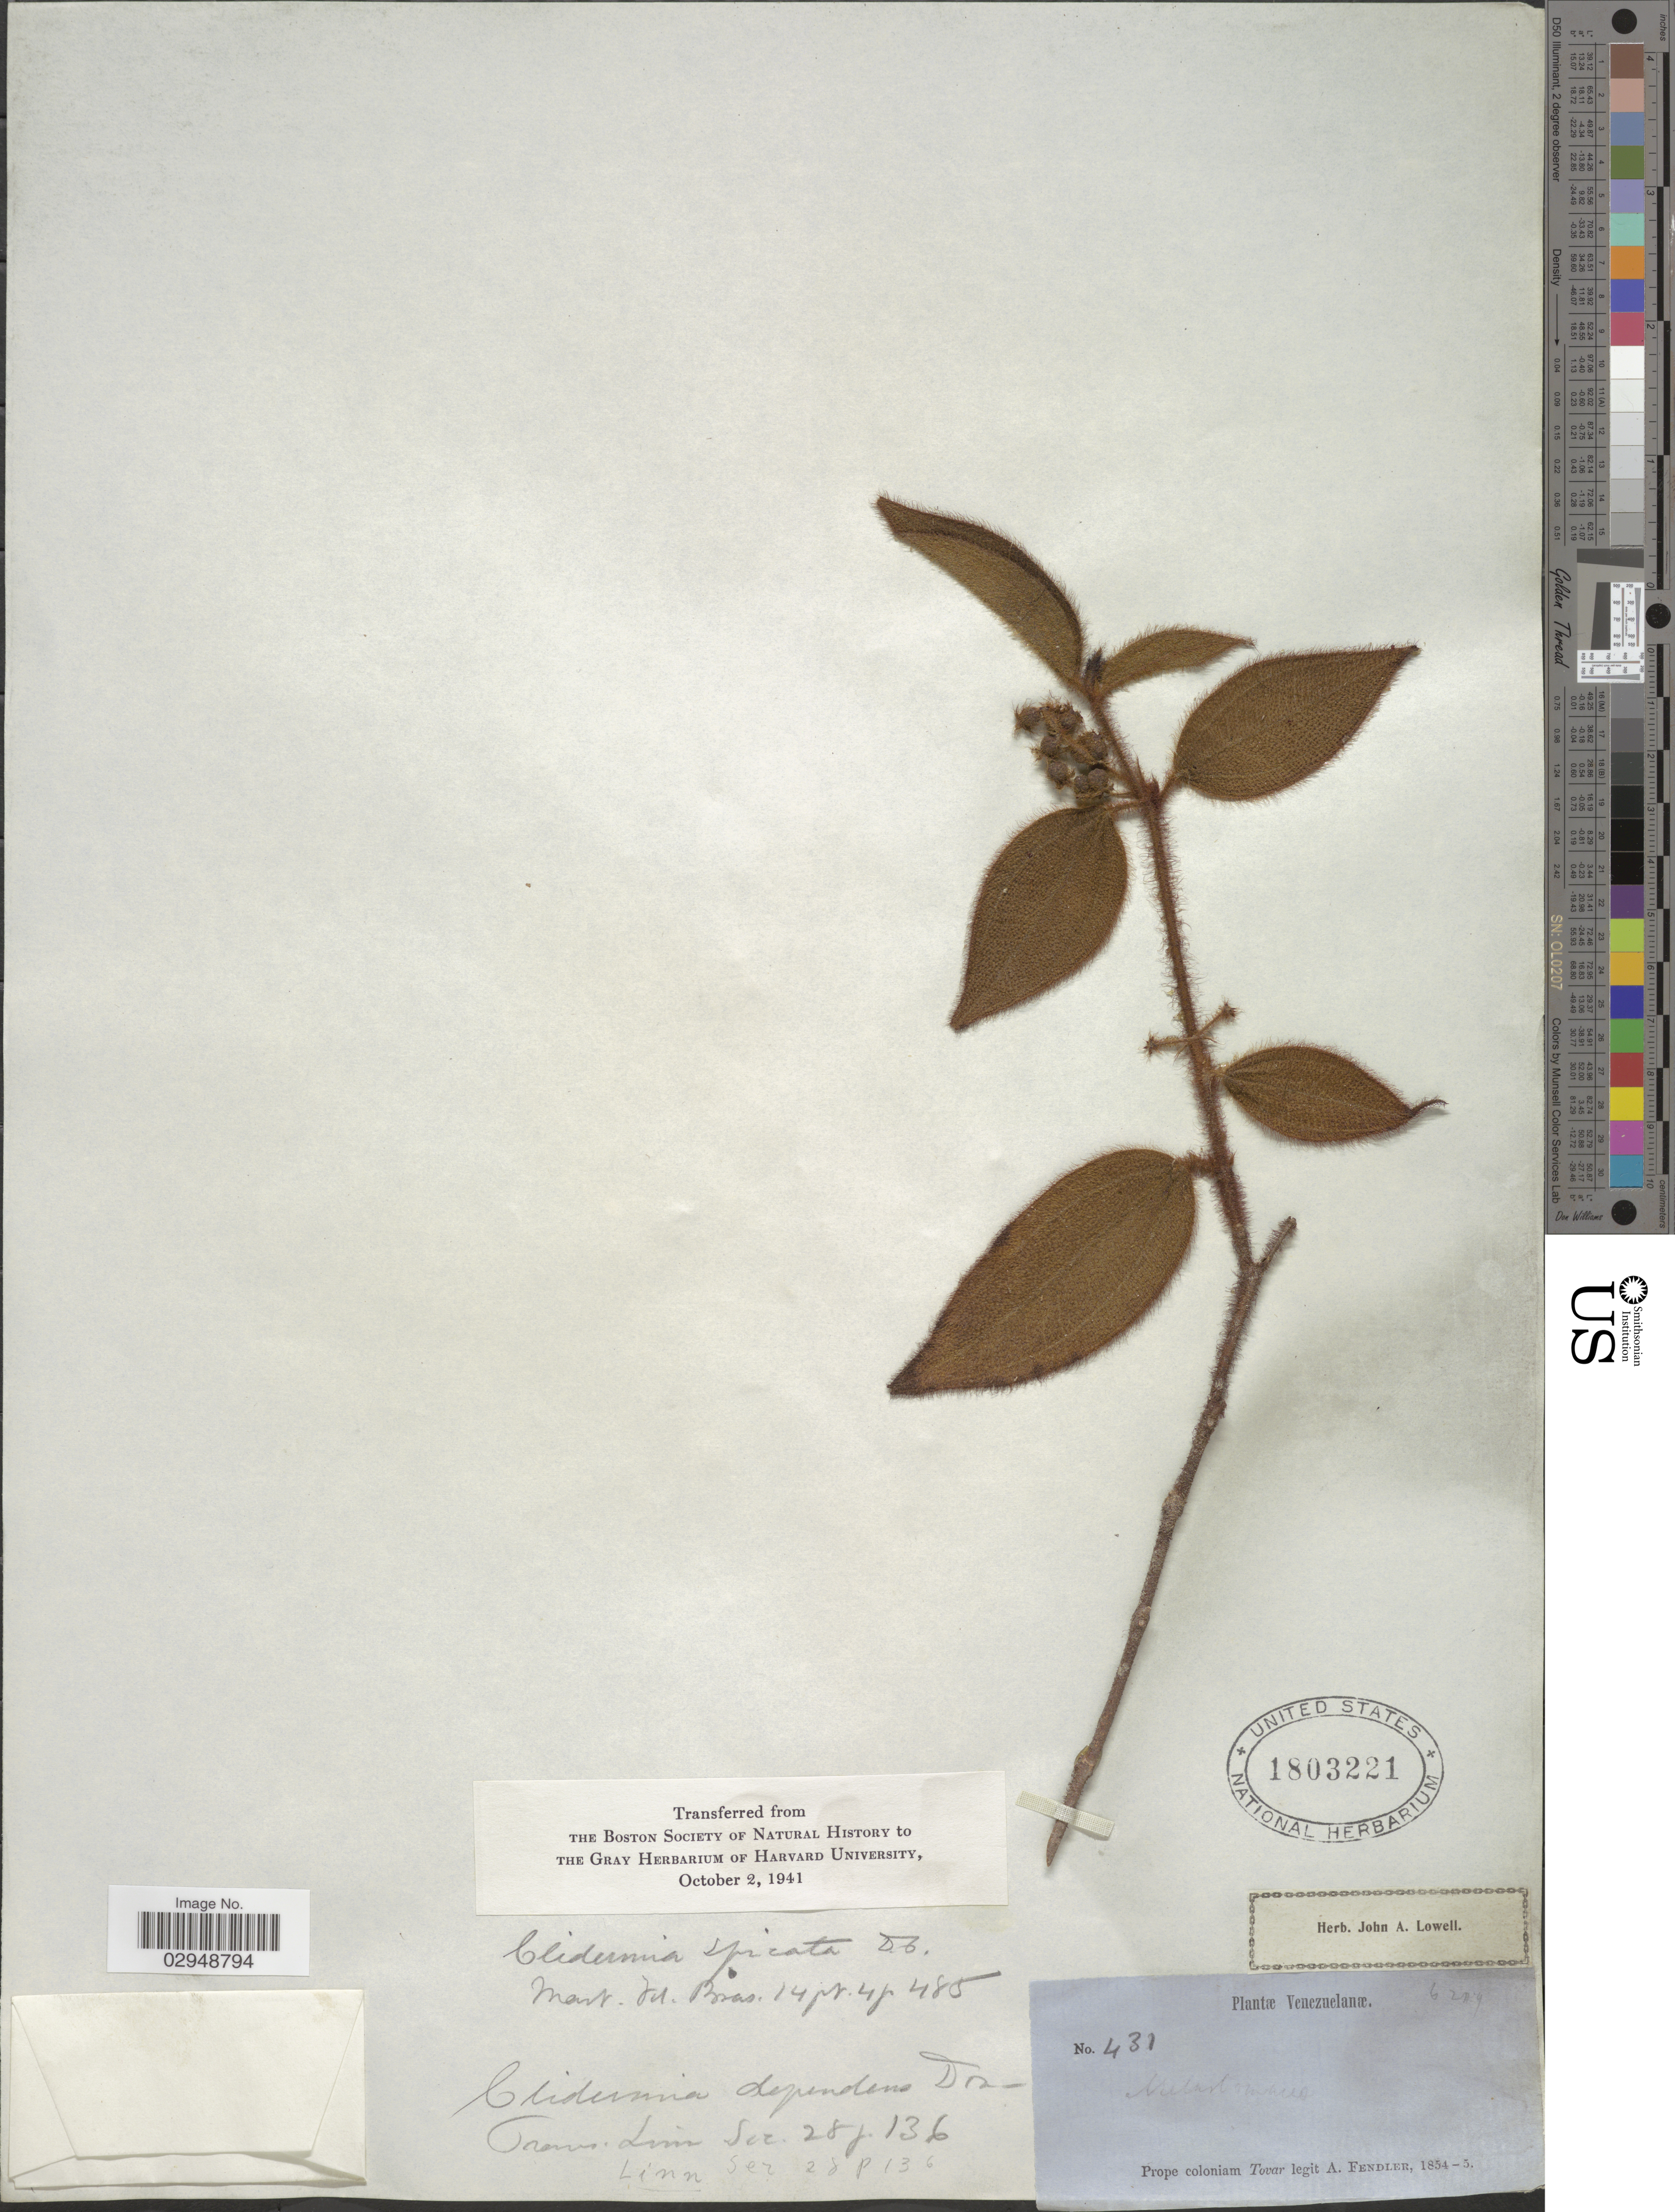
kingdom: Plantae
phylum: Tracheophyta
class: Magnoliopsida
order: Myrtales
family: Melastomataceae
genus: Clidemia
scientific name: Clidemia capitellata var. dependens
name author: (Pav. & D. Don) J.F. Macbr.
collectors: A. Fendler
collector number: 431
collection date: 1854/1855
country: Venezuela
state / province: Aragua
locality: Prope coloniam Tovar.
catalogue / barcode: US 1803221